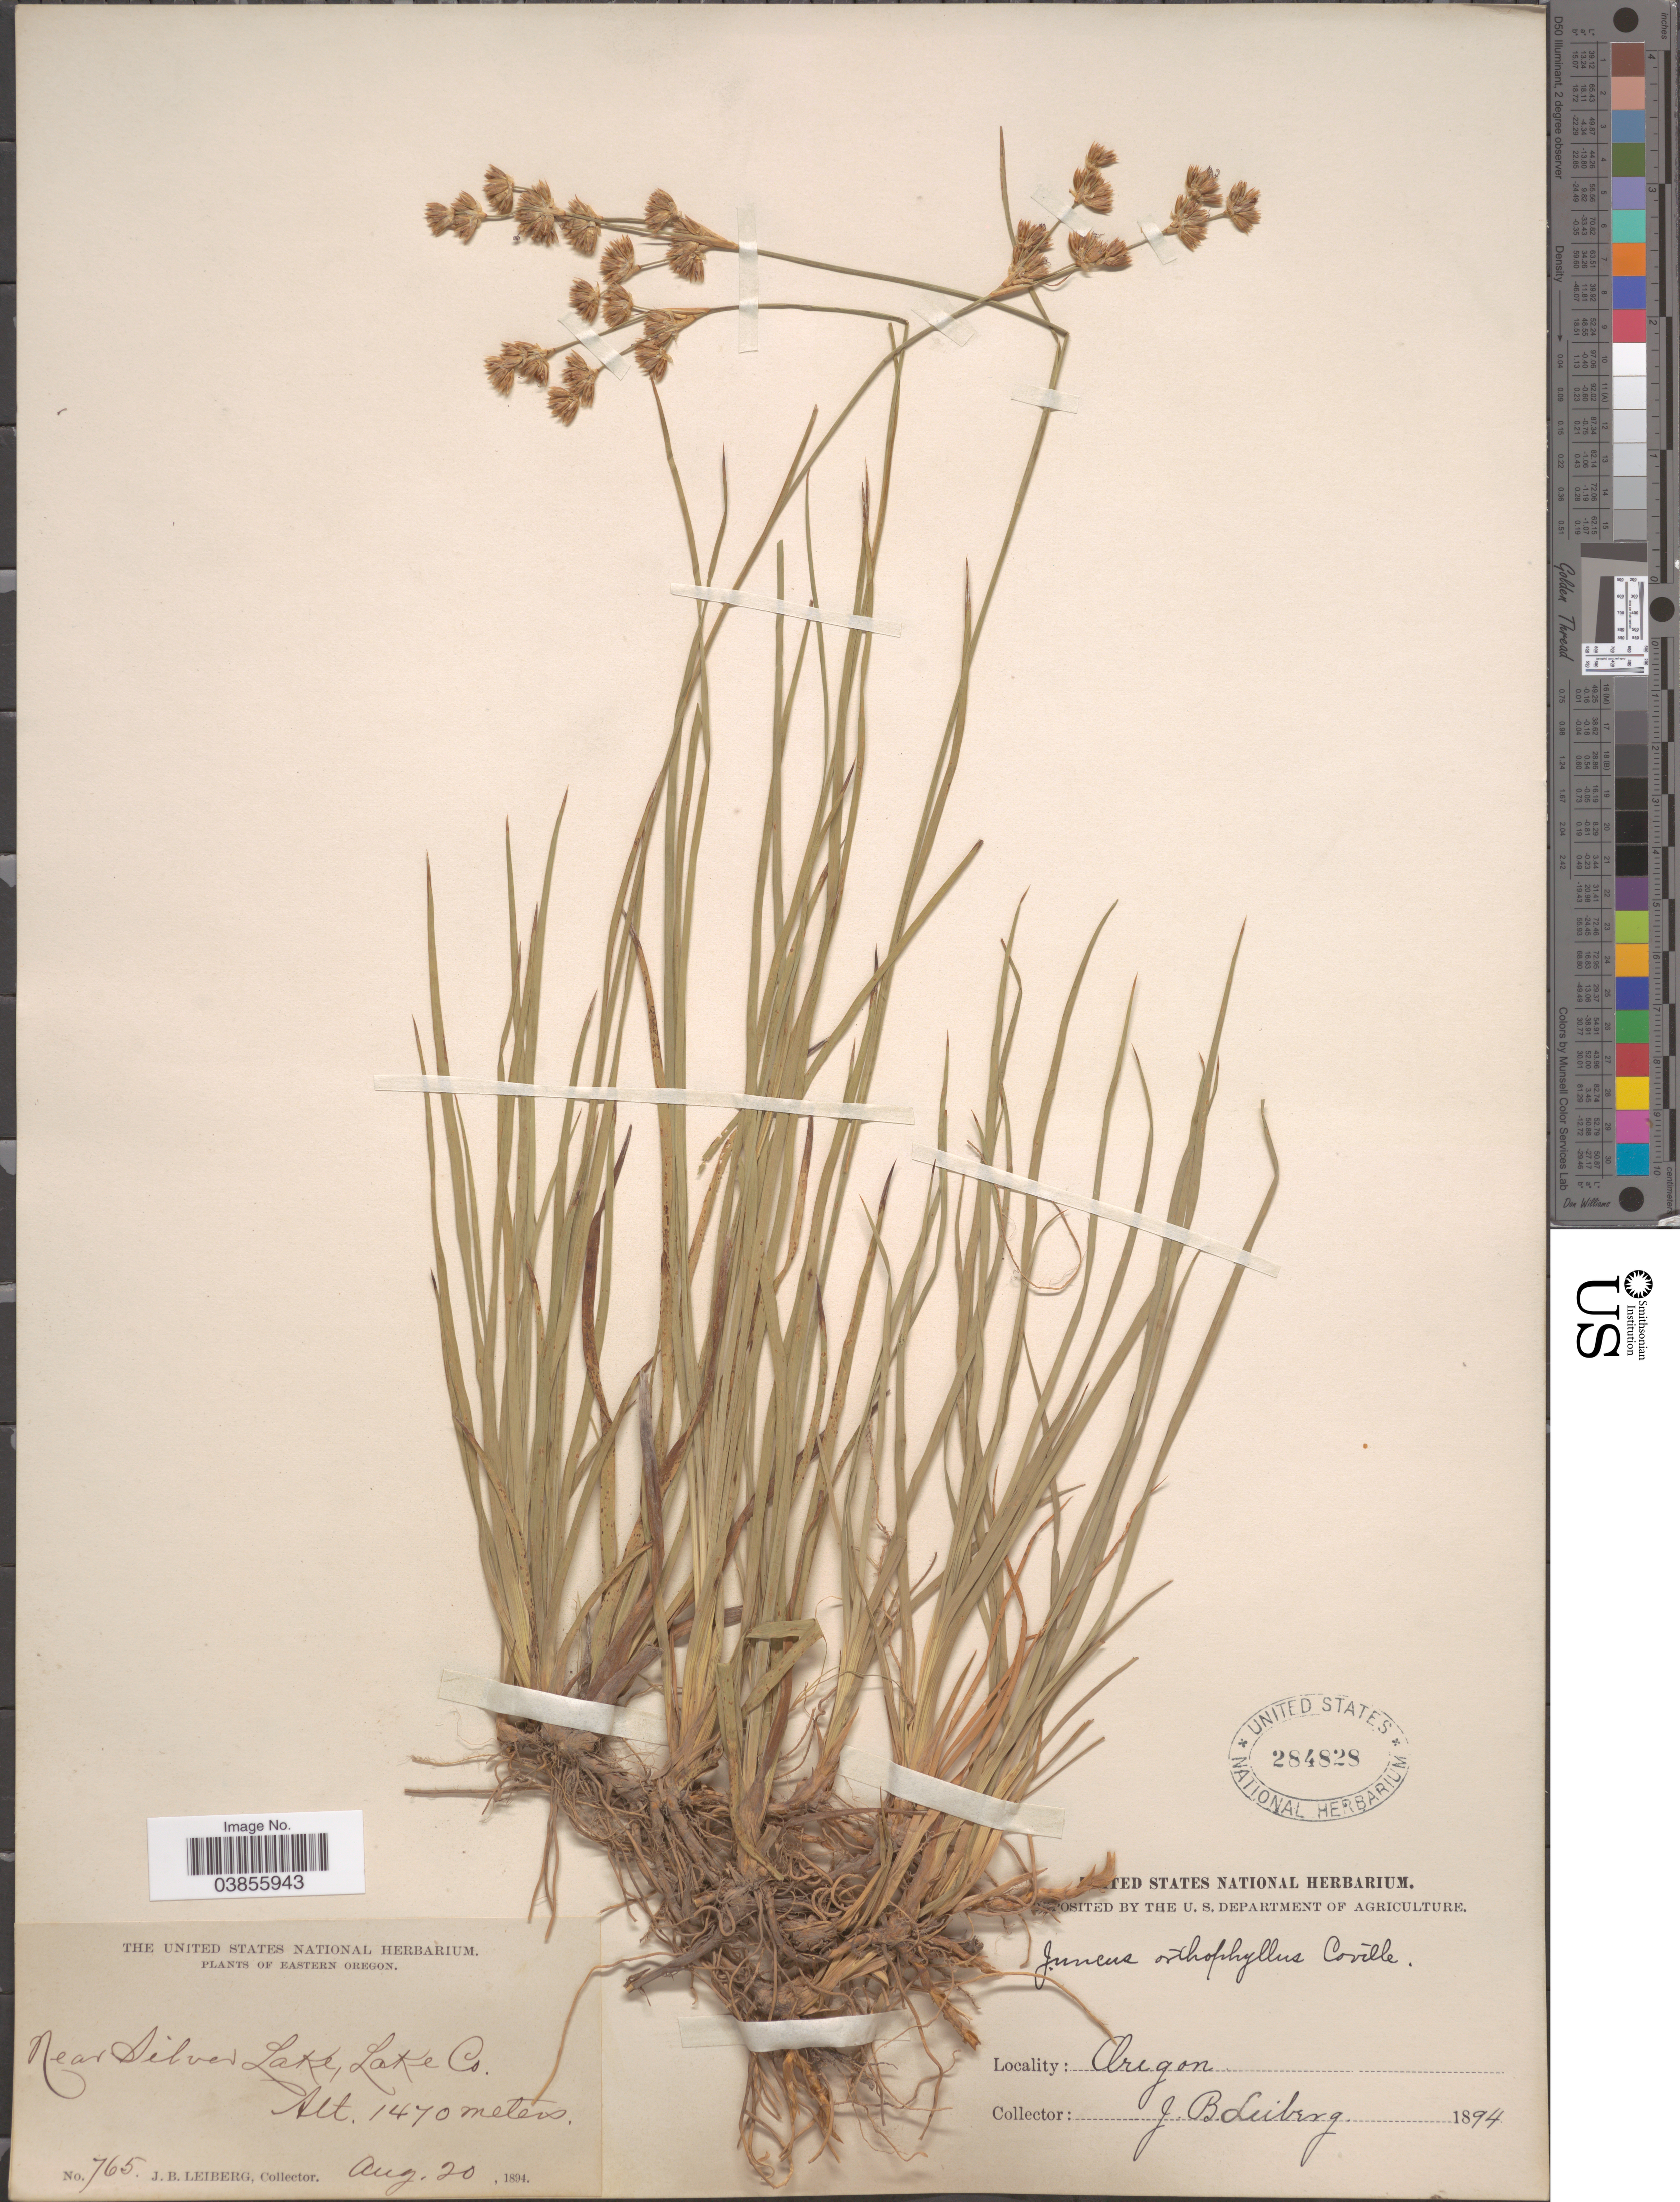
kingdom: Plantae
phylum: Tracheophyta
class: Liliopsida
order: Poales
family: Juncaceae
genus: Juncus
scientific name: Juncus orthophyllus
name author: Coville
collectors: J. B. Leiberg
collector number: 765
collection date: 1894-08-20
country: United States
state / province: Oregon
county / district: Lake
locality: Eastern Oregon. Near Silver Lake, Lake Co.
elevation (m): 1470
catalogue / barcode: US 284828